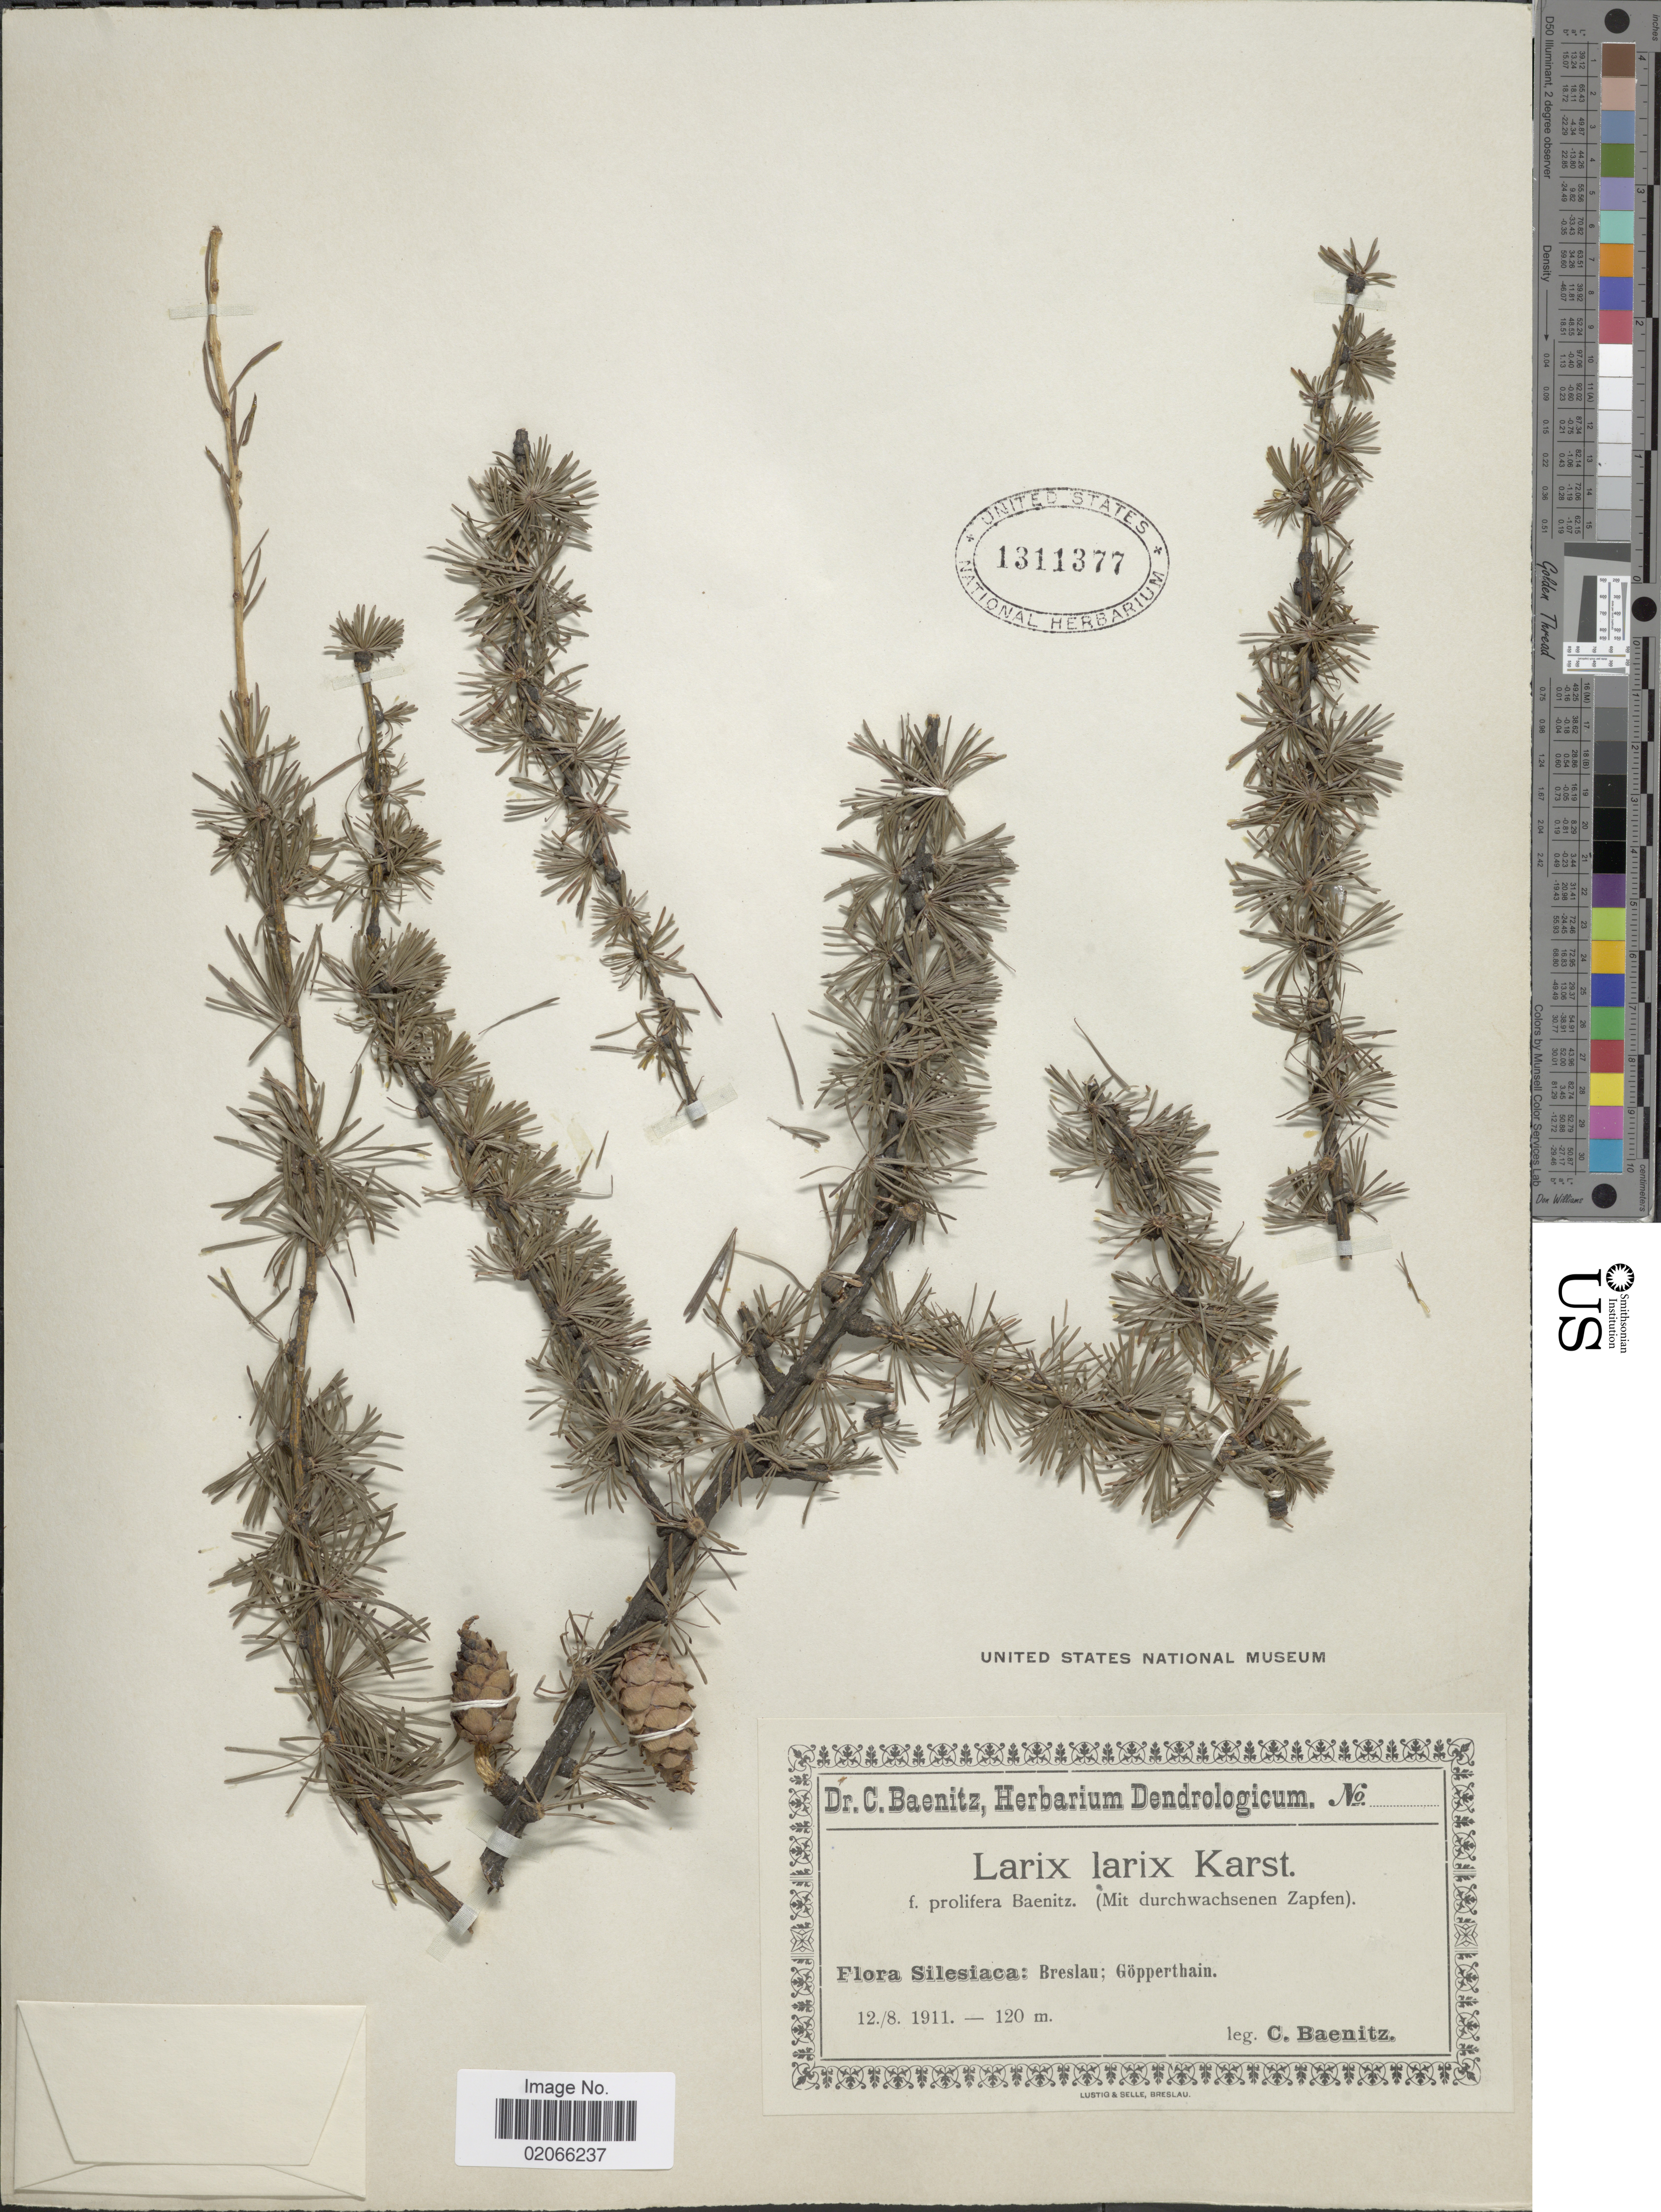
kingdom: Plantae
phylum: Tracheophyta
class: Pinopsida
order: Pinales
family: Pinaceae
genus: Larix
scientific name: Larix kaempferi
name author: (Lamb.) Carrière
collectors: C. G. Baenitz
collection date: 1911-08-12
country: Poland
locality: Silesiaca: Breslau, Gopperthain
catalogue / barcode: US 1311377